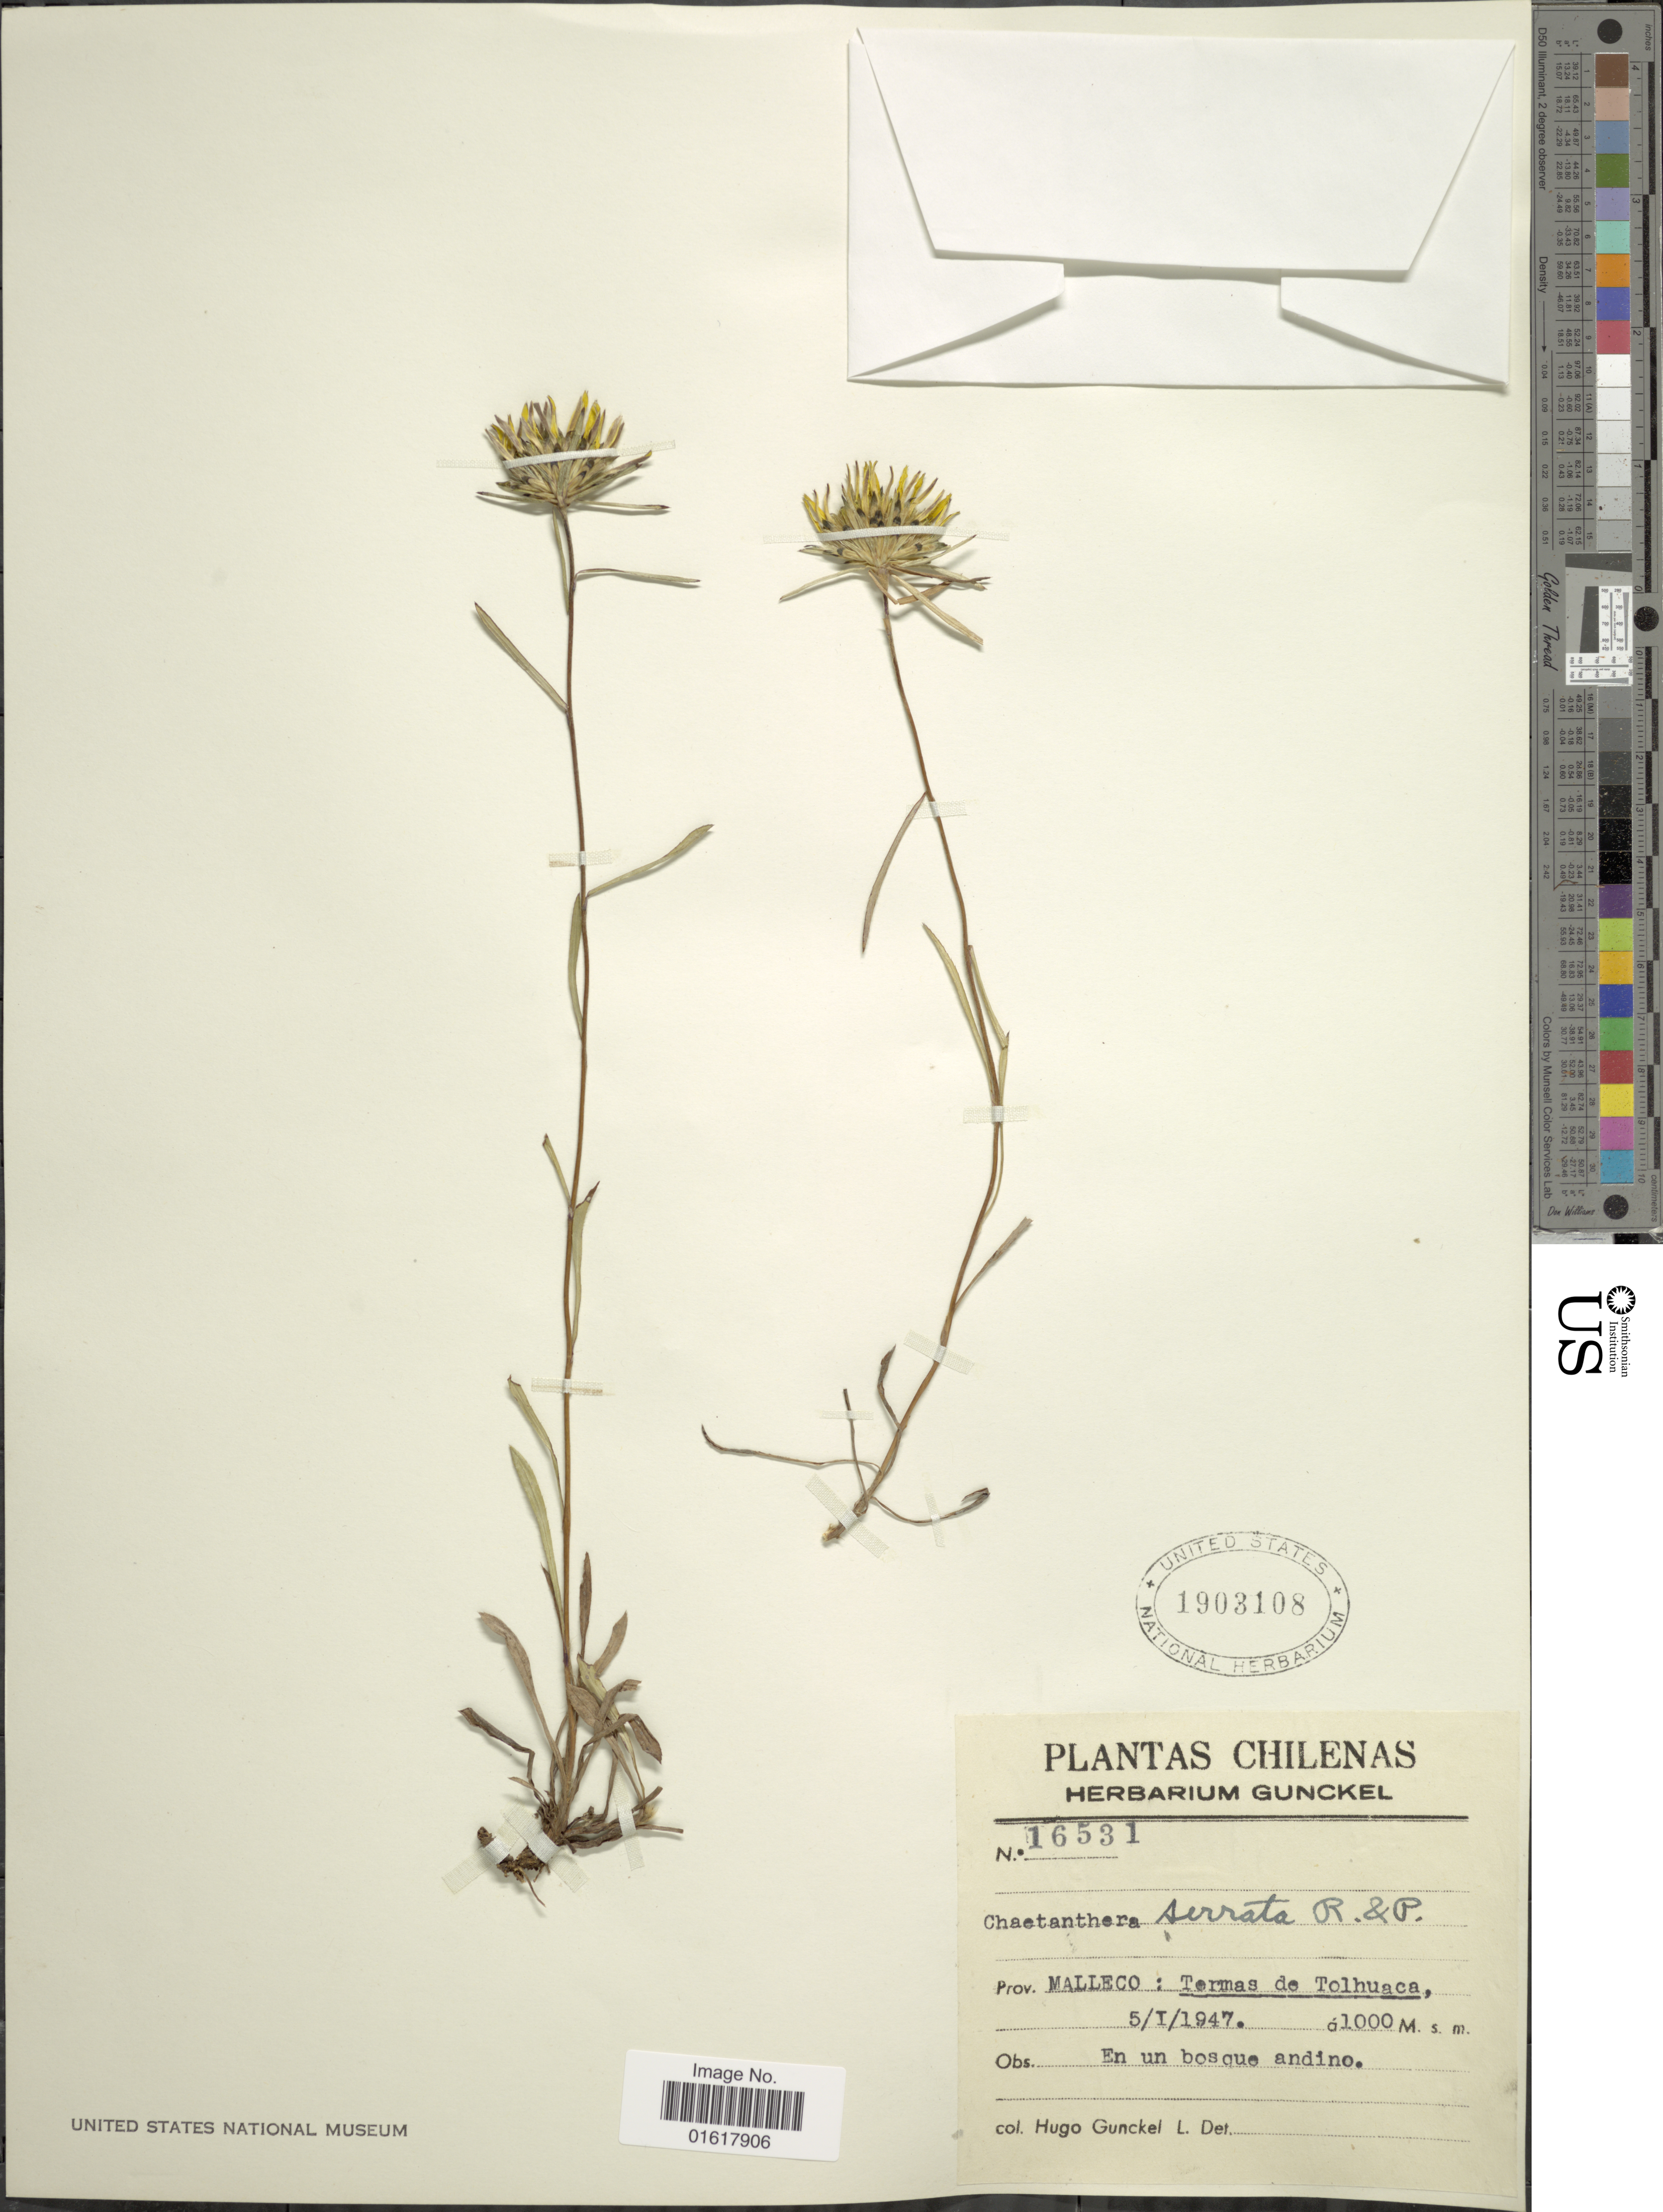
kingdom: Plantae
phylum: Tracheophyta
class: Magnoliopsida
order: Asterales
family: Asteraceae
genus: Chaetanthera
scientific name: Chaetanthera serrata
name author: Ruiz & Pav.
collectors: H. Gunckel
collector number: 16531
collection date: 1947-01-05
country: Chile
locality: Prov. malleco: Termas de Tolhuaca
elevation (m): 1000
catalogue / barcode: US 1903108